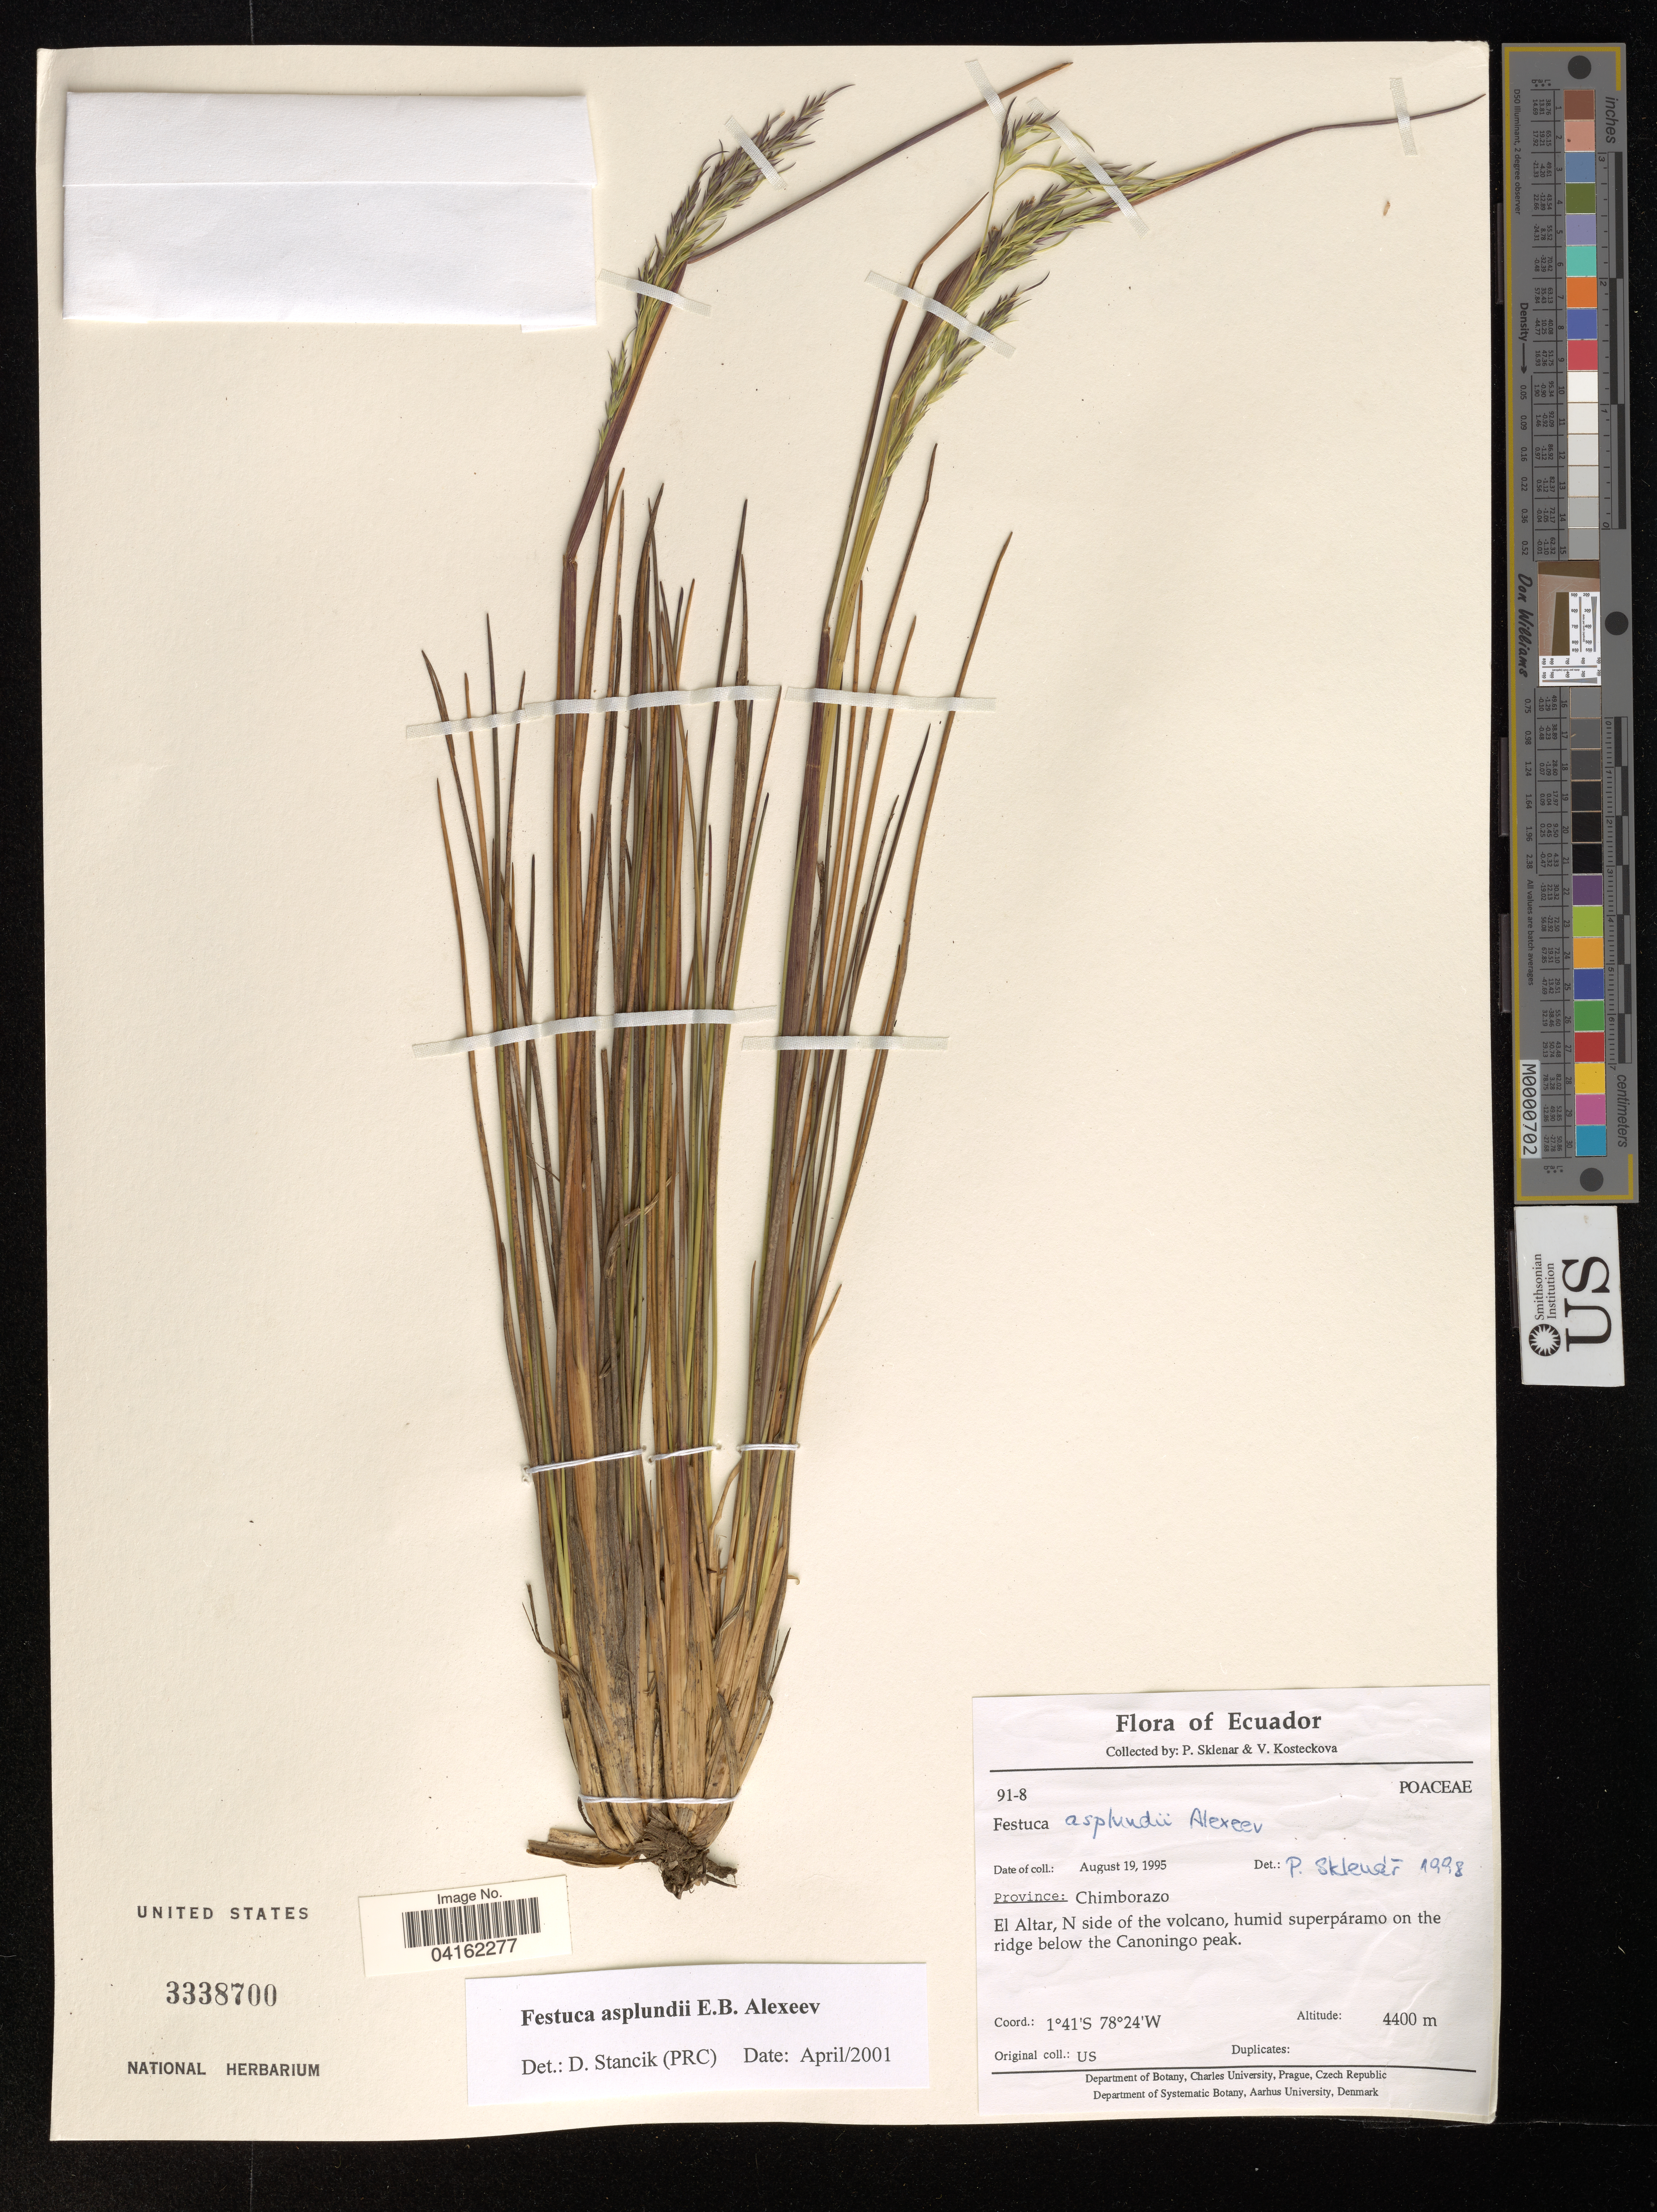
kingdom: Plantae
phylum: Tracheophyta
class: Liliopsida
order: Poales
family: Poaceae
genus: Festuca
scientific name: Festuca asplundii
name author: E.B. Alexeev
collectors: P. Sklenár & V. Kosteckova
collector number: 91-8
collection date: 1995-08-19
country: Ecuador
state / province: Chimborazo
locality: El Altar, N side of the volcano, humid superpáramo on the ridge below the Canoningo peak.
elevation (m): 4400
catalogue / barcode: US 3338700